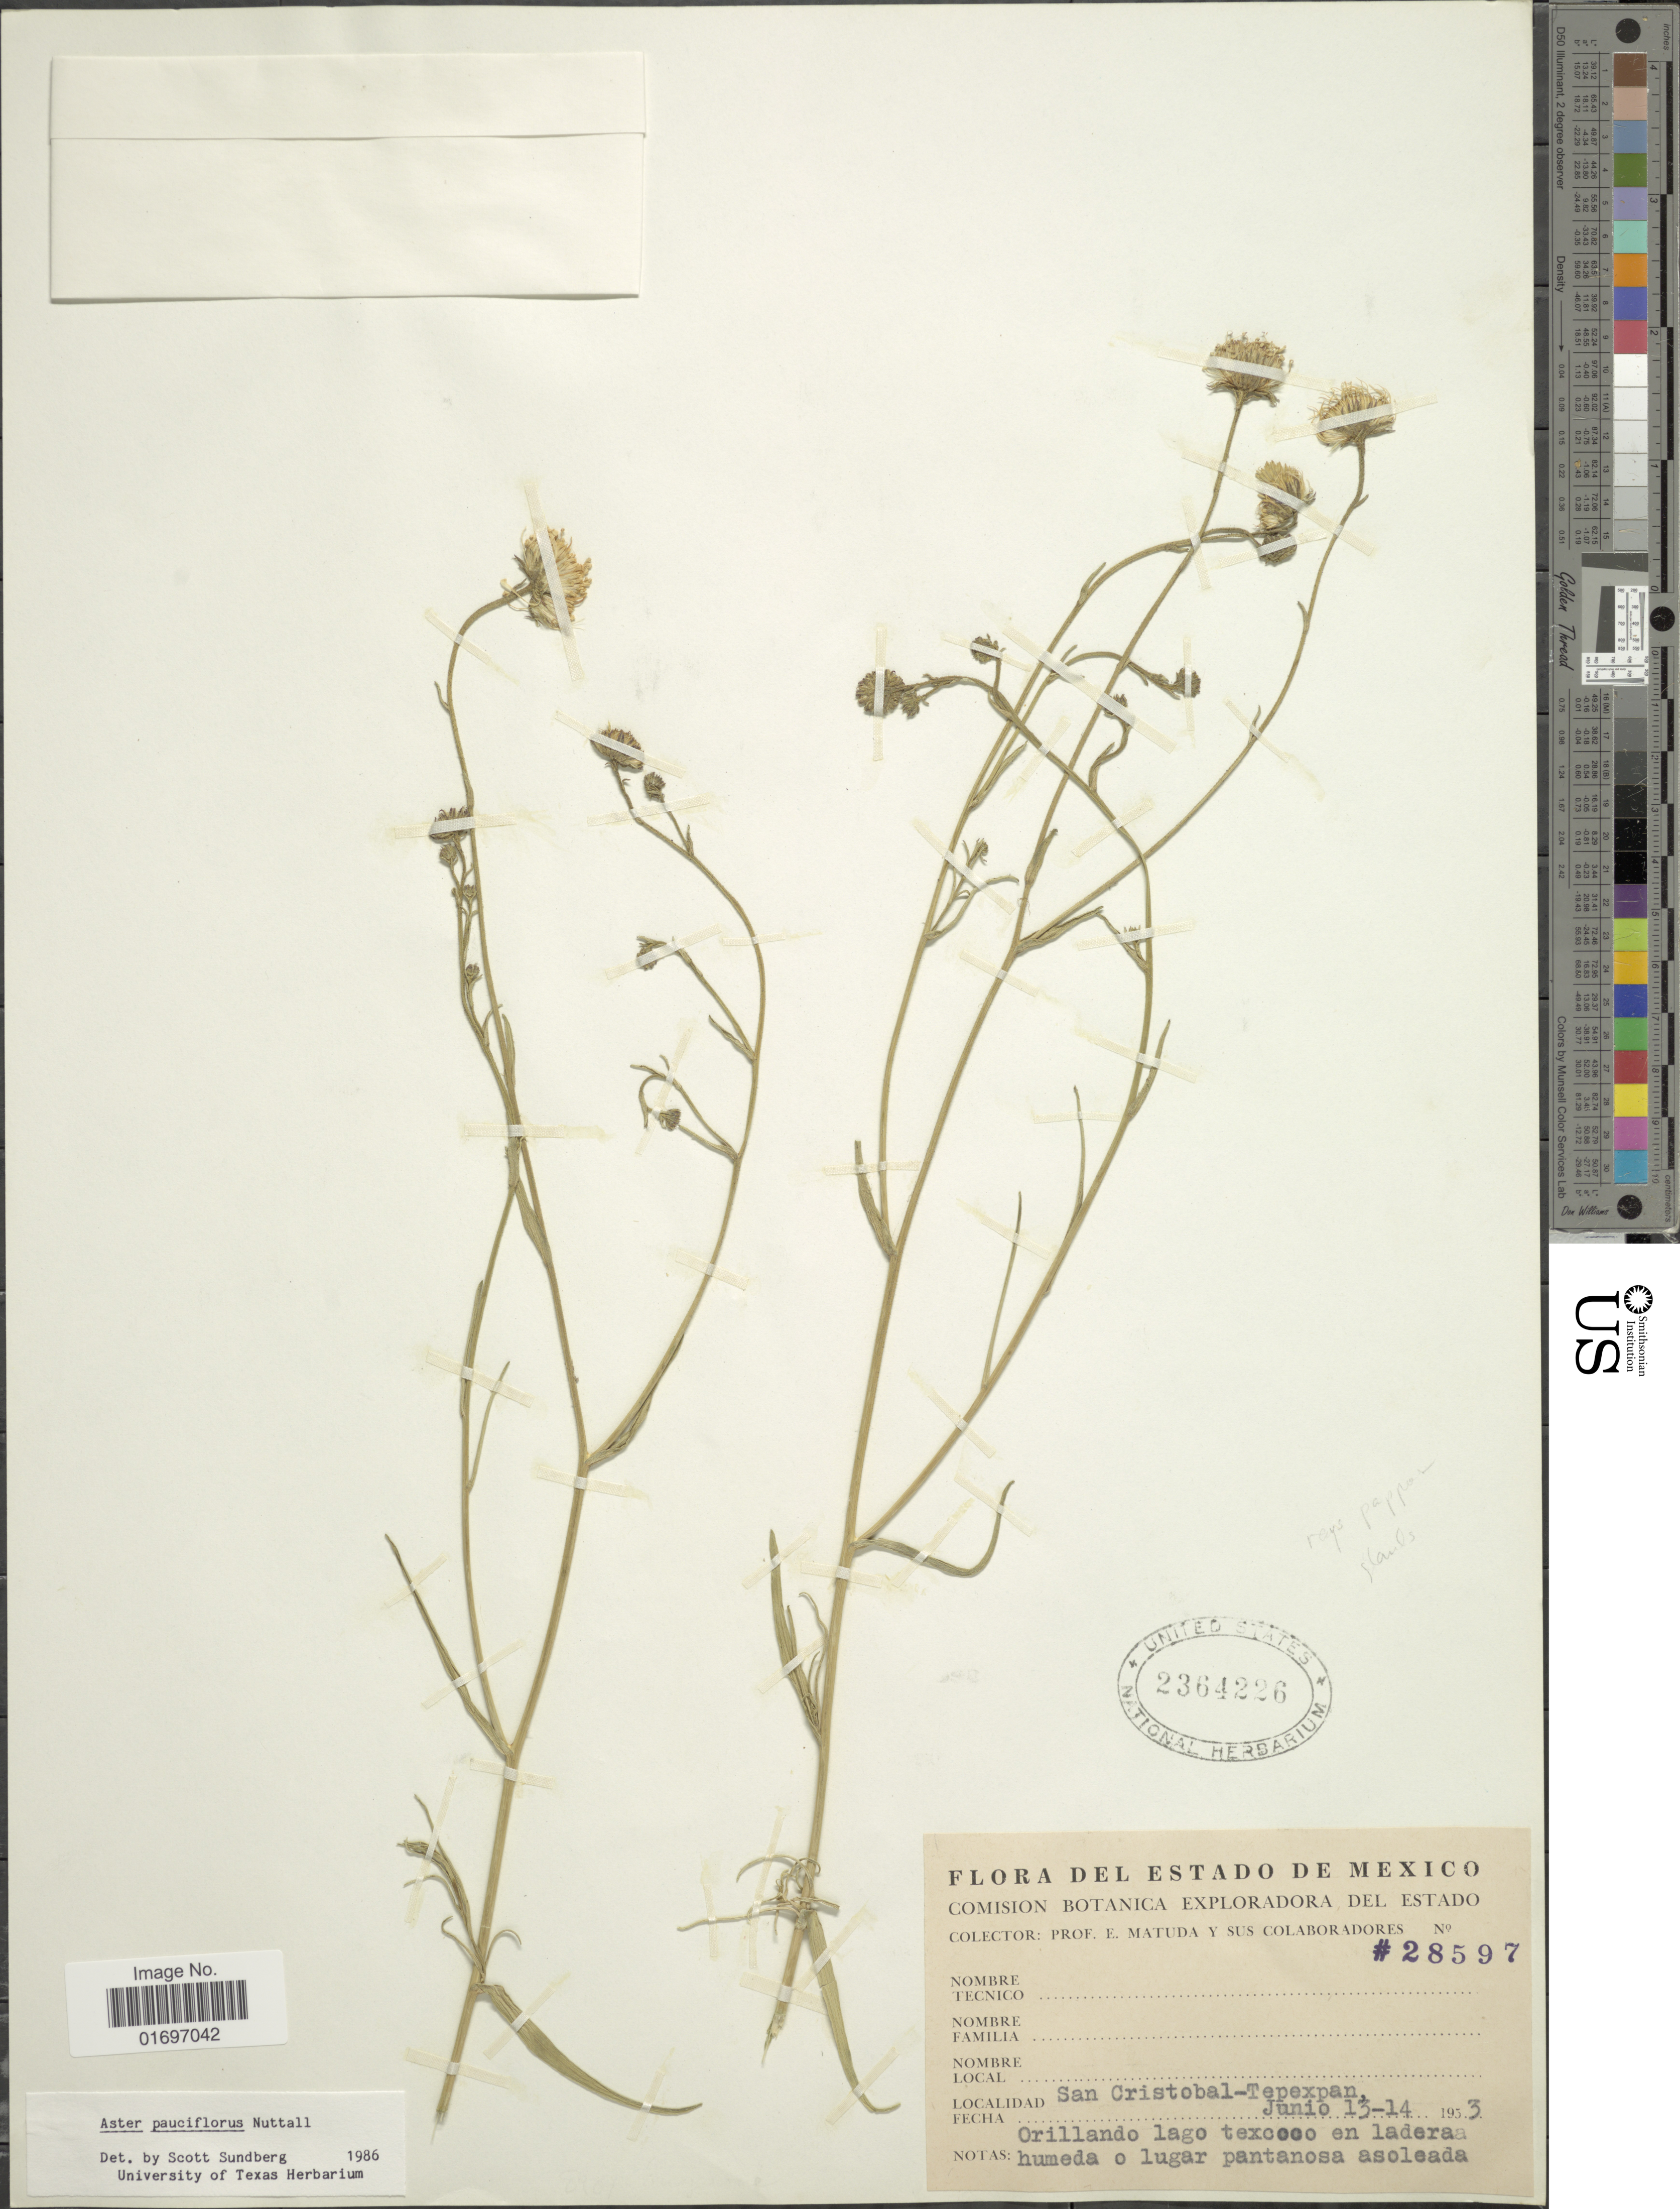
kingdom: Plantae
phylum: Tracheophyta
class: Magnoliopsida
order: Asterales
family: Asteraceae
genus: Almutaster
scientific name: Almutaster pauciflorus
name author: (Nutt.) Á. Löve & D. Löve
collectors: E. Matuda & et al.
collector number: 28597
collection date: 1953-06-13/1953-06-14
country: Mexico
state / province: México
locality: Estado de Mexico. San Cristobal - Tepexpan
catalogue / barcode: US 2364226